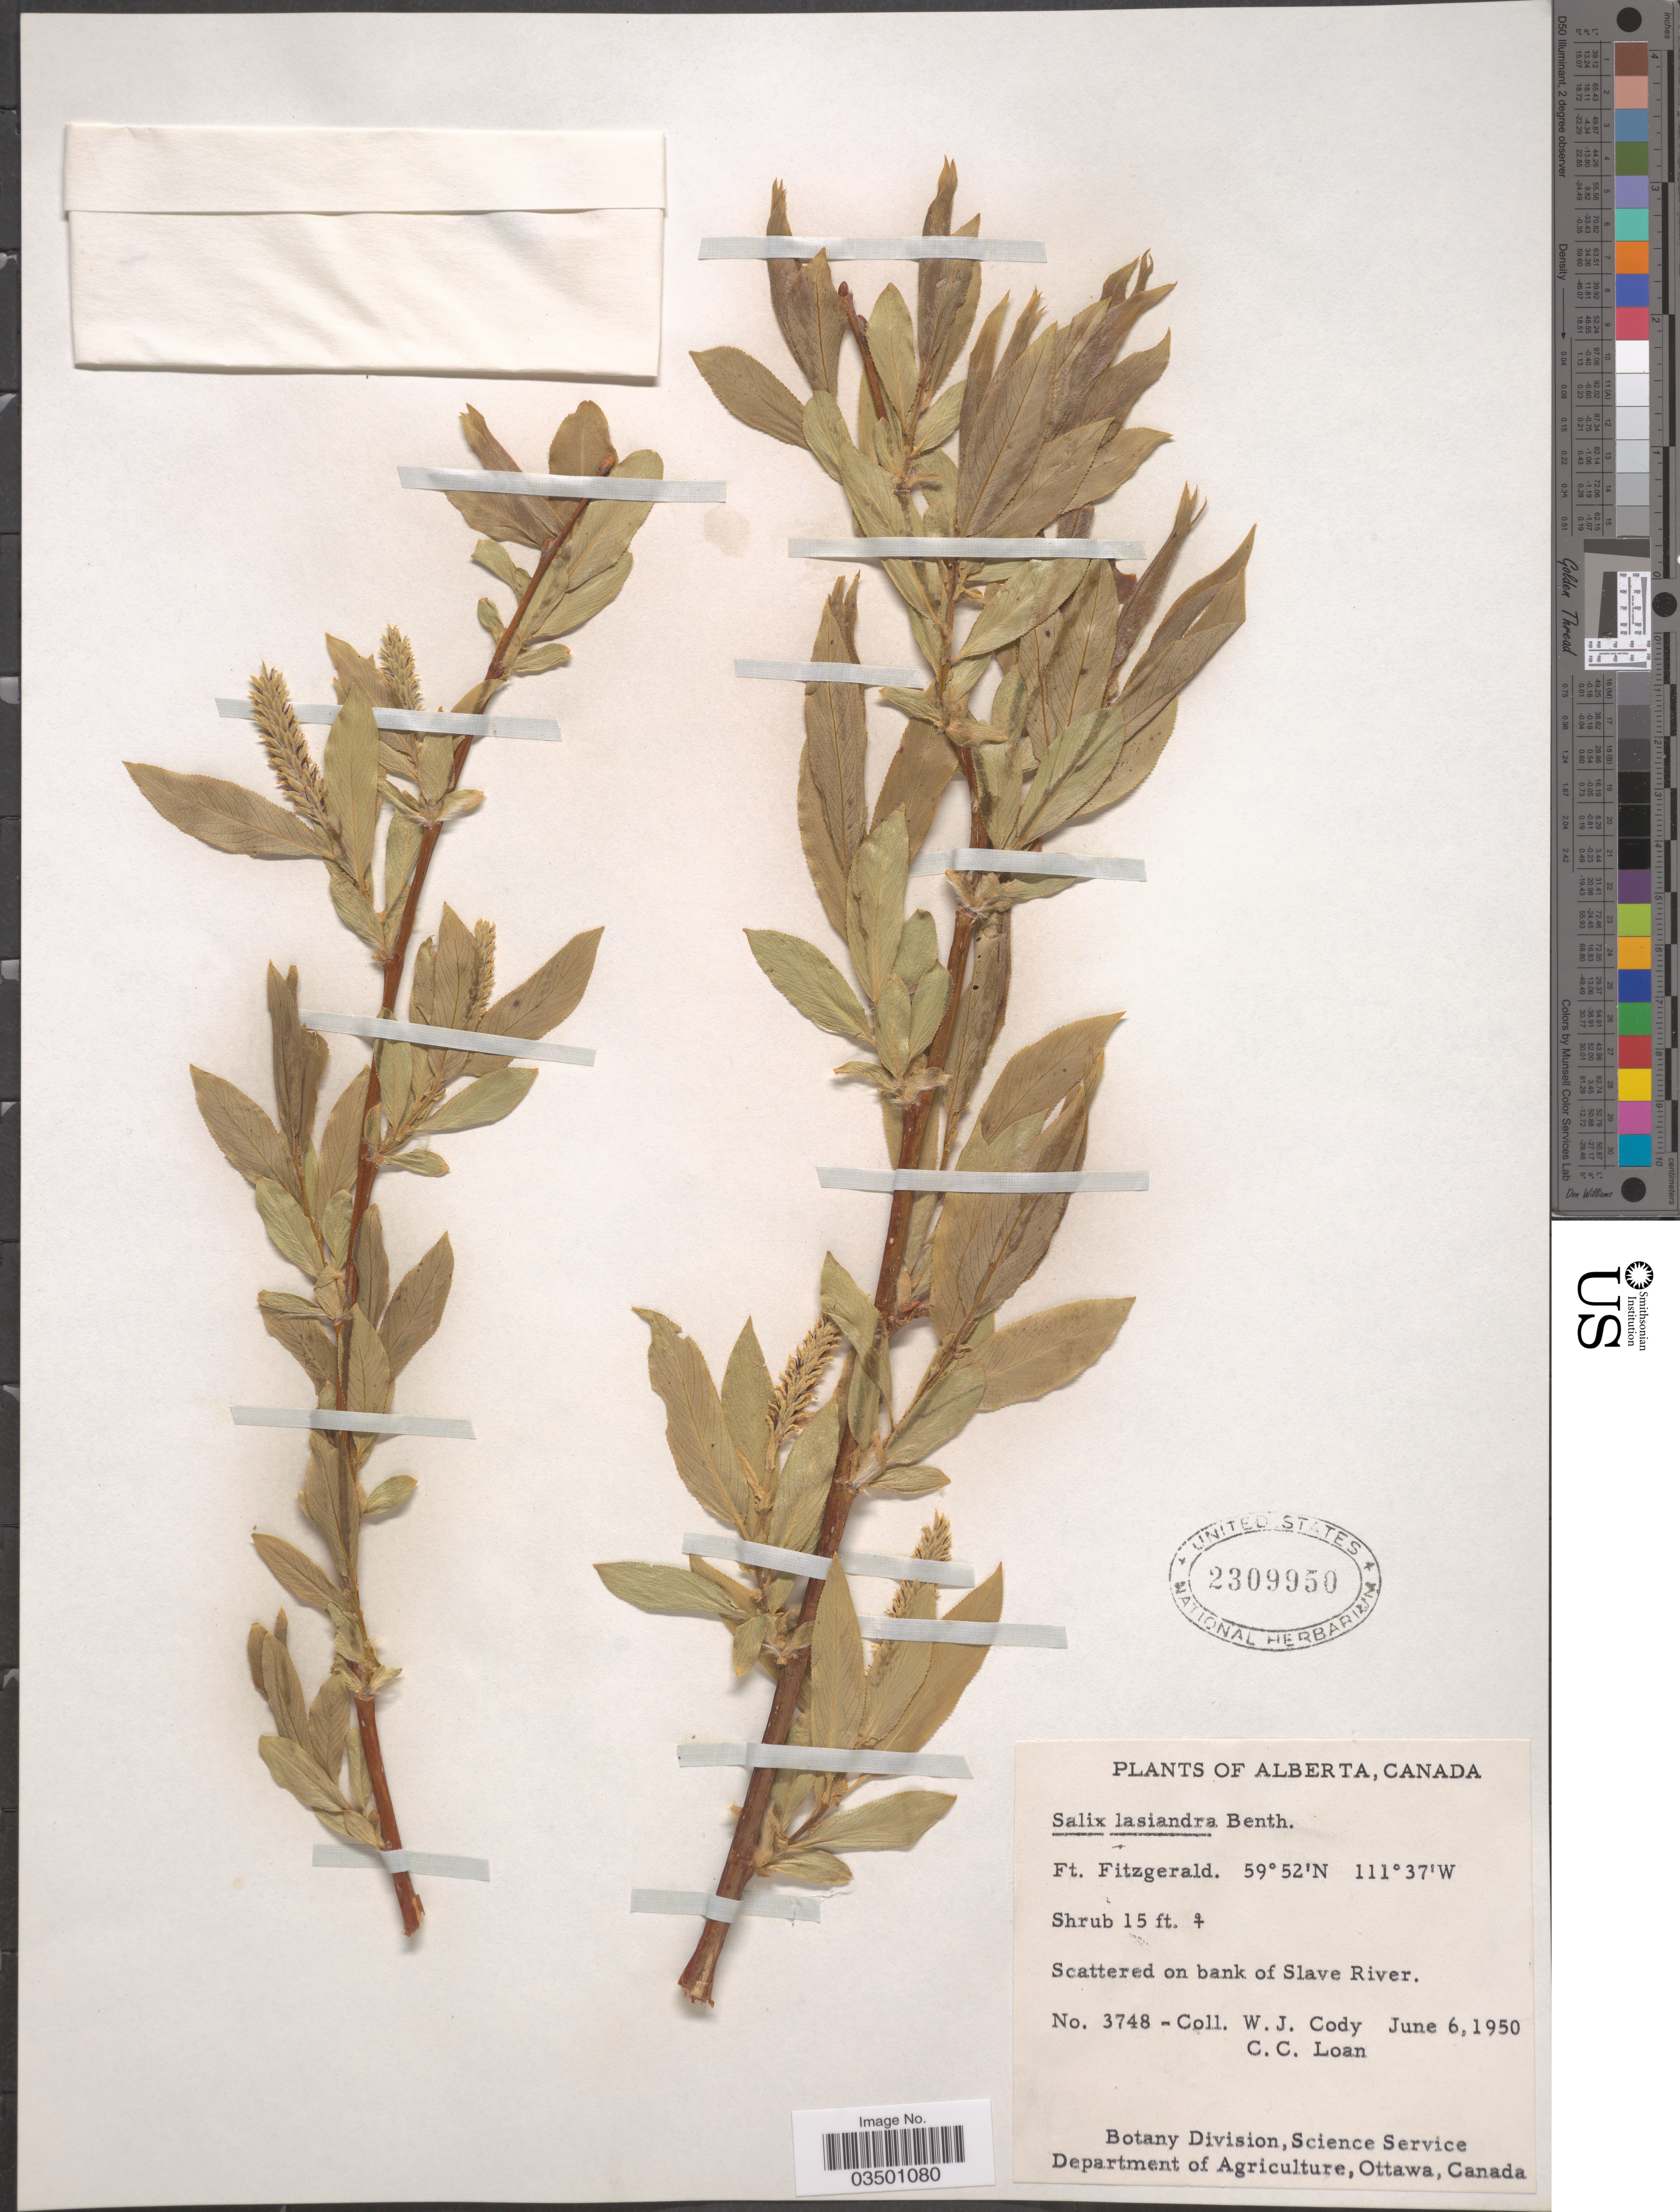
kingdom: Plantae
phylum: Tracheophyta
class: Magnoliopsida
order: Malpighiales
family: Salicaceae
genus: Salix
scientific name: Salix lasiandra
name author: Benth.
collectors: W. Cody & C. Loan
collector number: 3748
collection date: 1950-06-06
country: Canada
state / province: Alberta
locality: Ft. Fitzgerald. On bank of Slave River.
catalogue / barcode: US 2309950